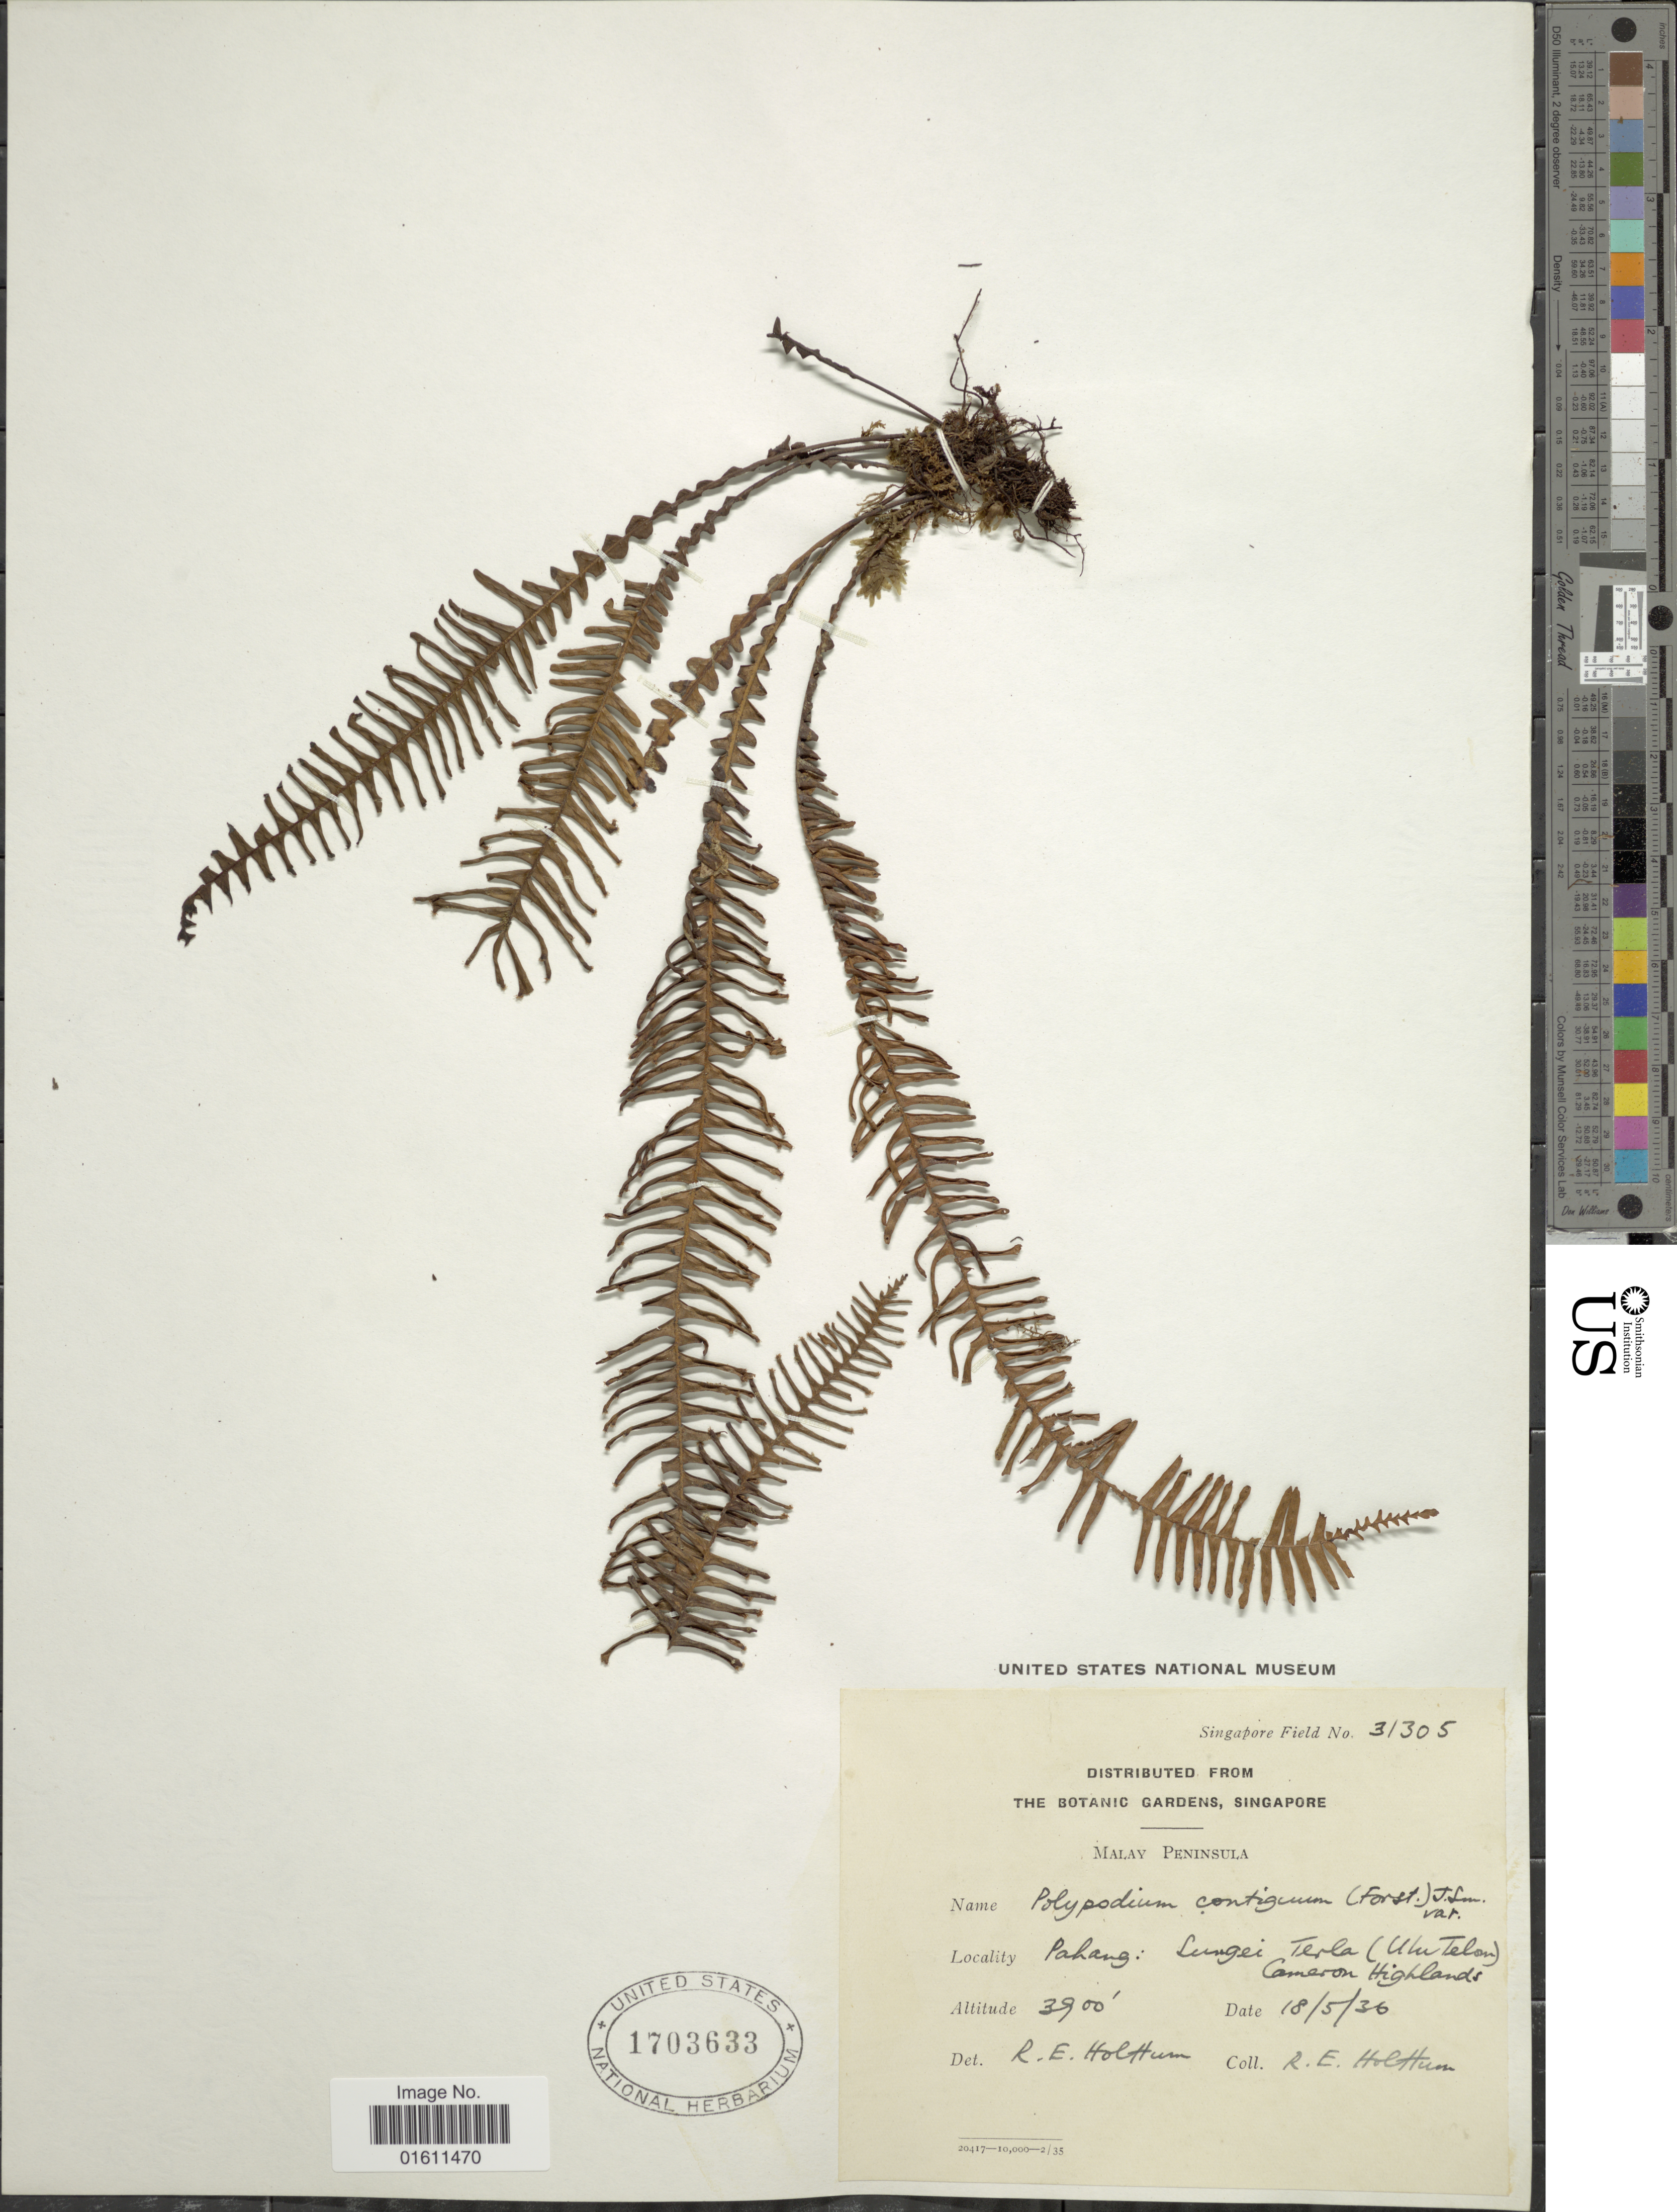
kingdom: Plantae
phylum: Tracheophyta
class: Polypodiopsida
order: Polypodiales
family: Polypodiaceae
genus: Prosaptia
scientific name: Prosaptia contigua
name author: (G. Forst.) Presl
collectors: R. E. Holttum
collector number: Singapore Field 31305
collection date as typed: Transcribed d/m/y: 18/5/36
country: Malaysia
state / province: Pahang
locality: Malay Peninsula, Pahang: Lungei Terla (UhuTelon) Cameron Highlands.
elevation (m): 1189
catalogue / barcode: US 1703633